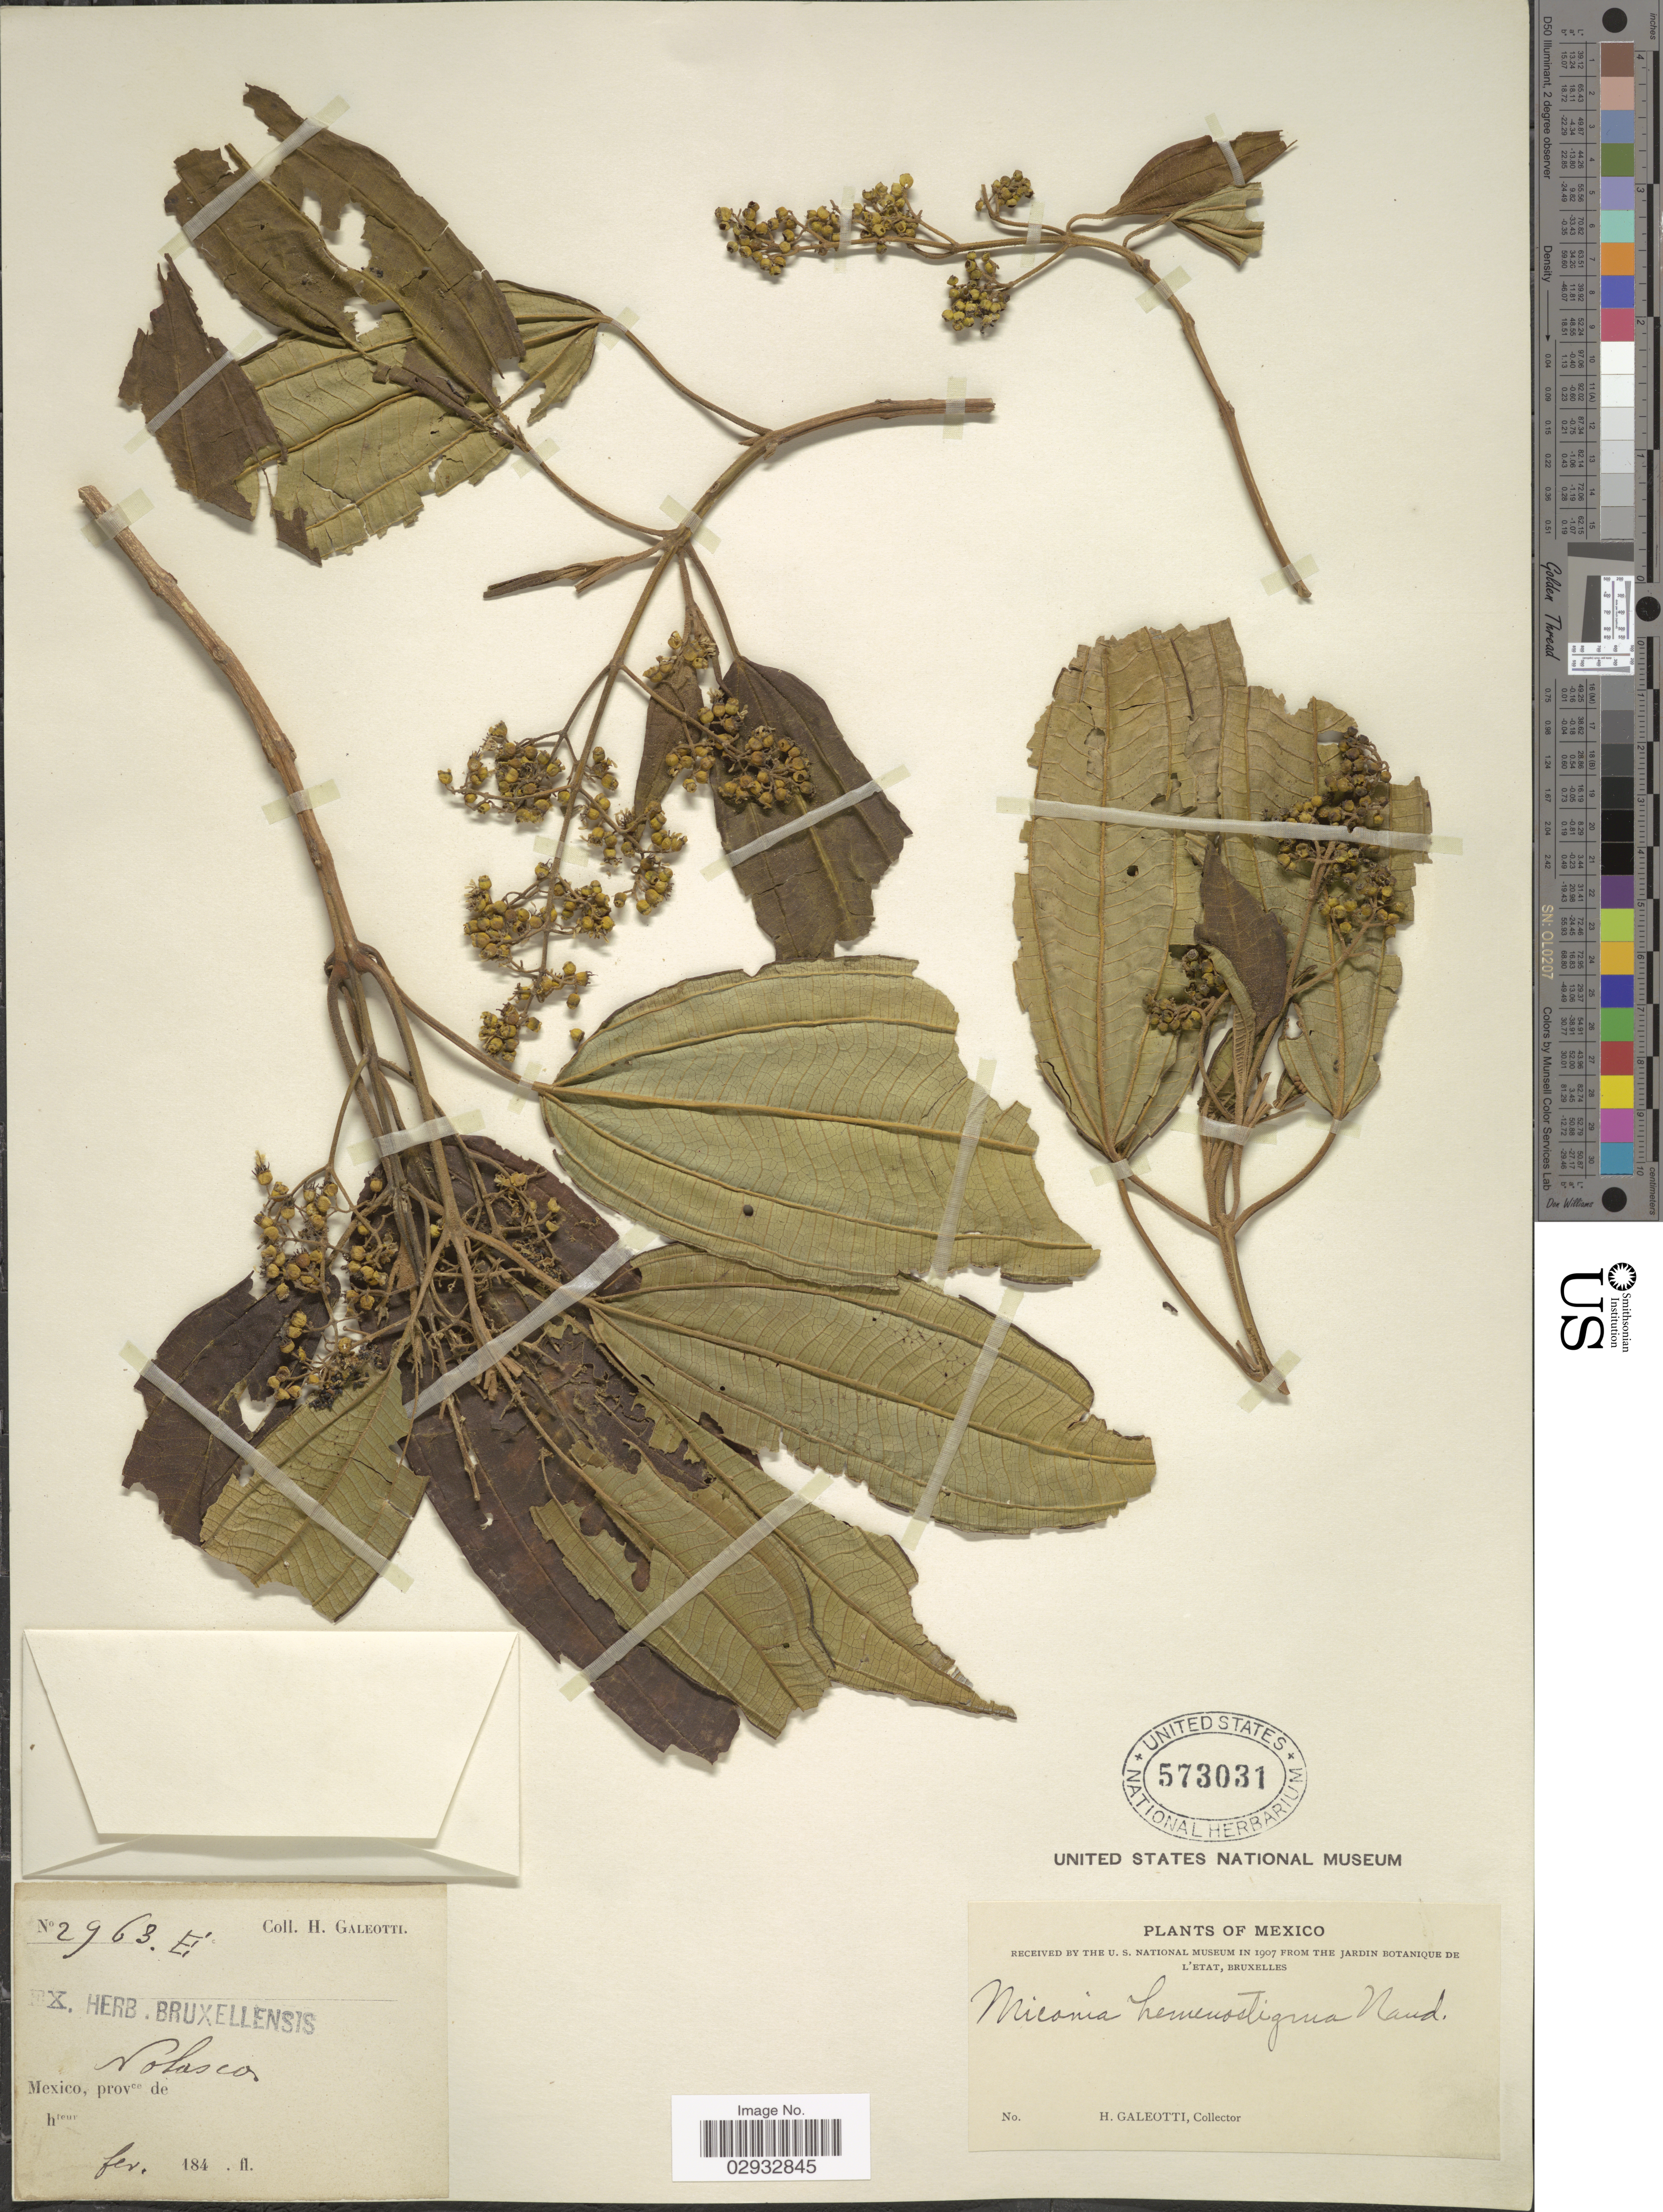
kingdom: Plantae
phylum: Tracheophyta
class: Magnoliopsida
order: Myrtales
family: Melastomataceae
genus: Miconia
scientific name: Miconia hemenostigma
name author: Naudin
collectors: H. G. Galeotti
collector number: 2963E*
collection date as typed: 184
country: Mexico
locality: Nolasco.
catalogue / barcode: US 573031